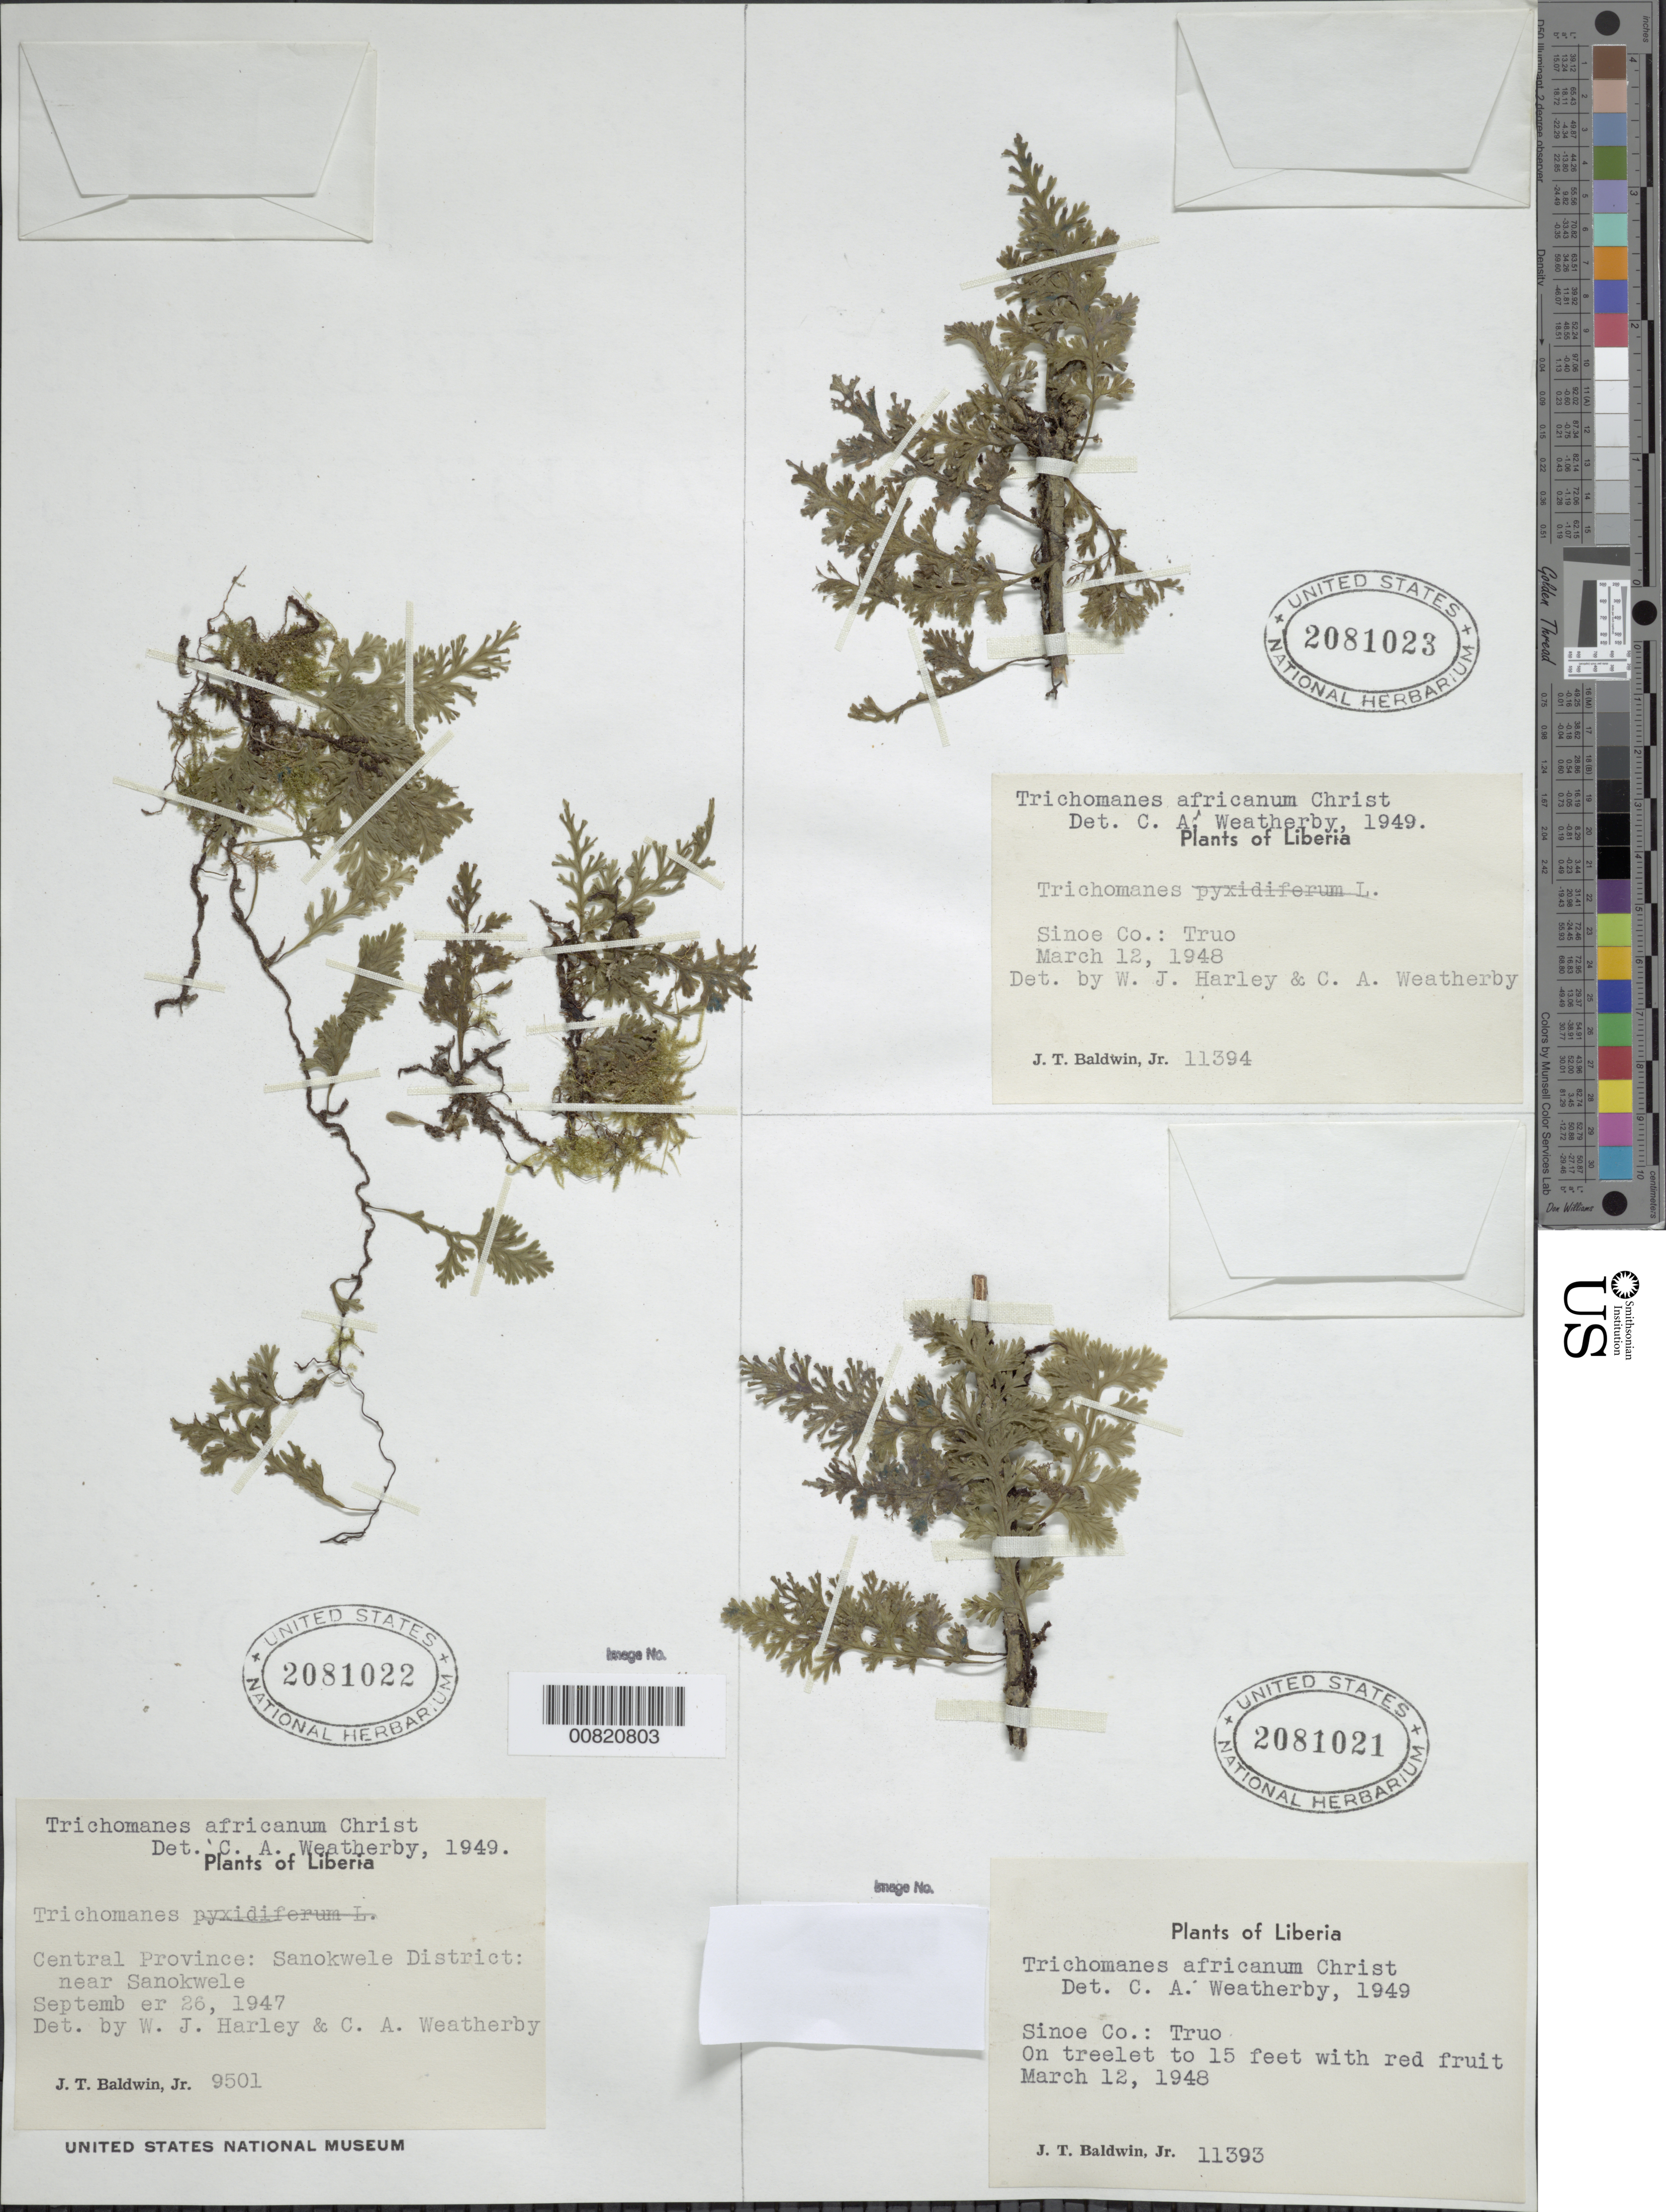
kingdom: Plantae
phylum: Tracheophyta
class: Polypodiopsida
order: Hymenophyllales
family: Hymenophyllaceae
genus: Crepidomanes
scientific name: Crepidomanes africanum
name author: (Christ) Ebihara & Dubuisson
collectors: J. T. Baldwin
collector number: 9501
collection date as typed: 26 Sep 1947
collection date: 1947-09-26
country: Liberia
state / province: Nimba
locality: Central Province: Sanokwele District, near Sanokwele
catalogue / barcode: US 2081022